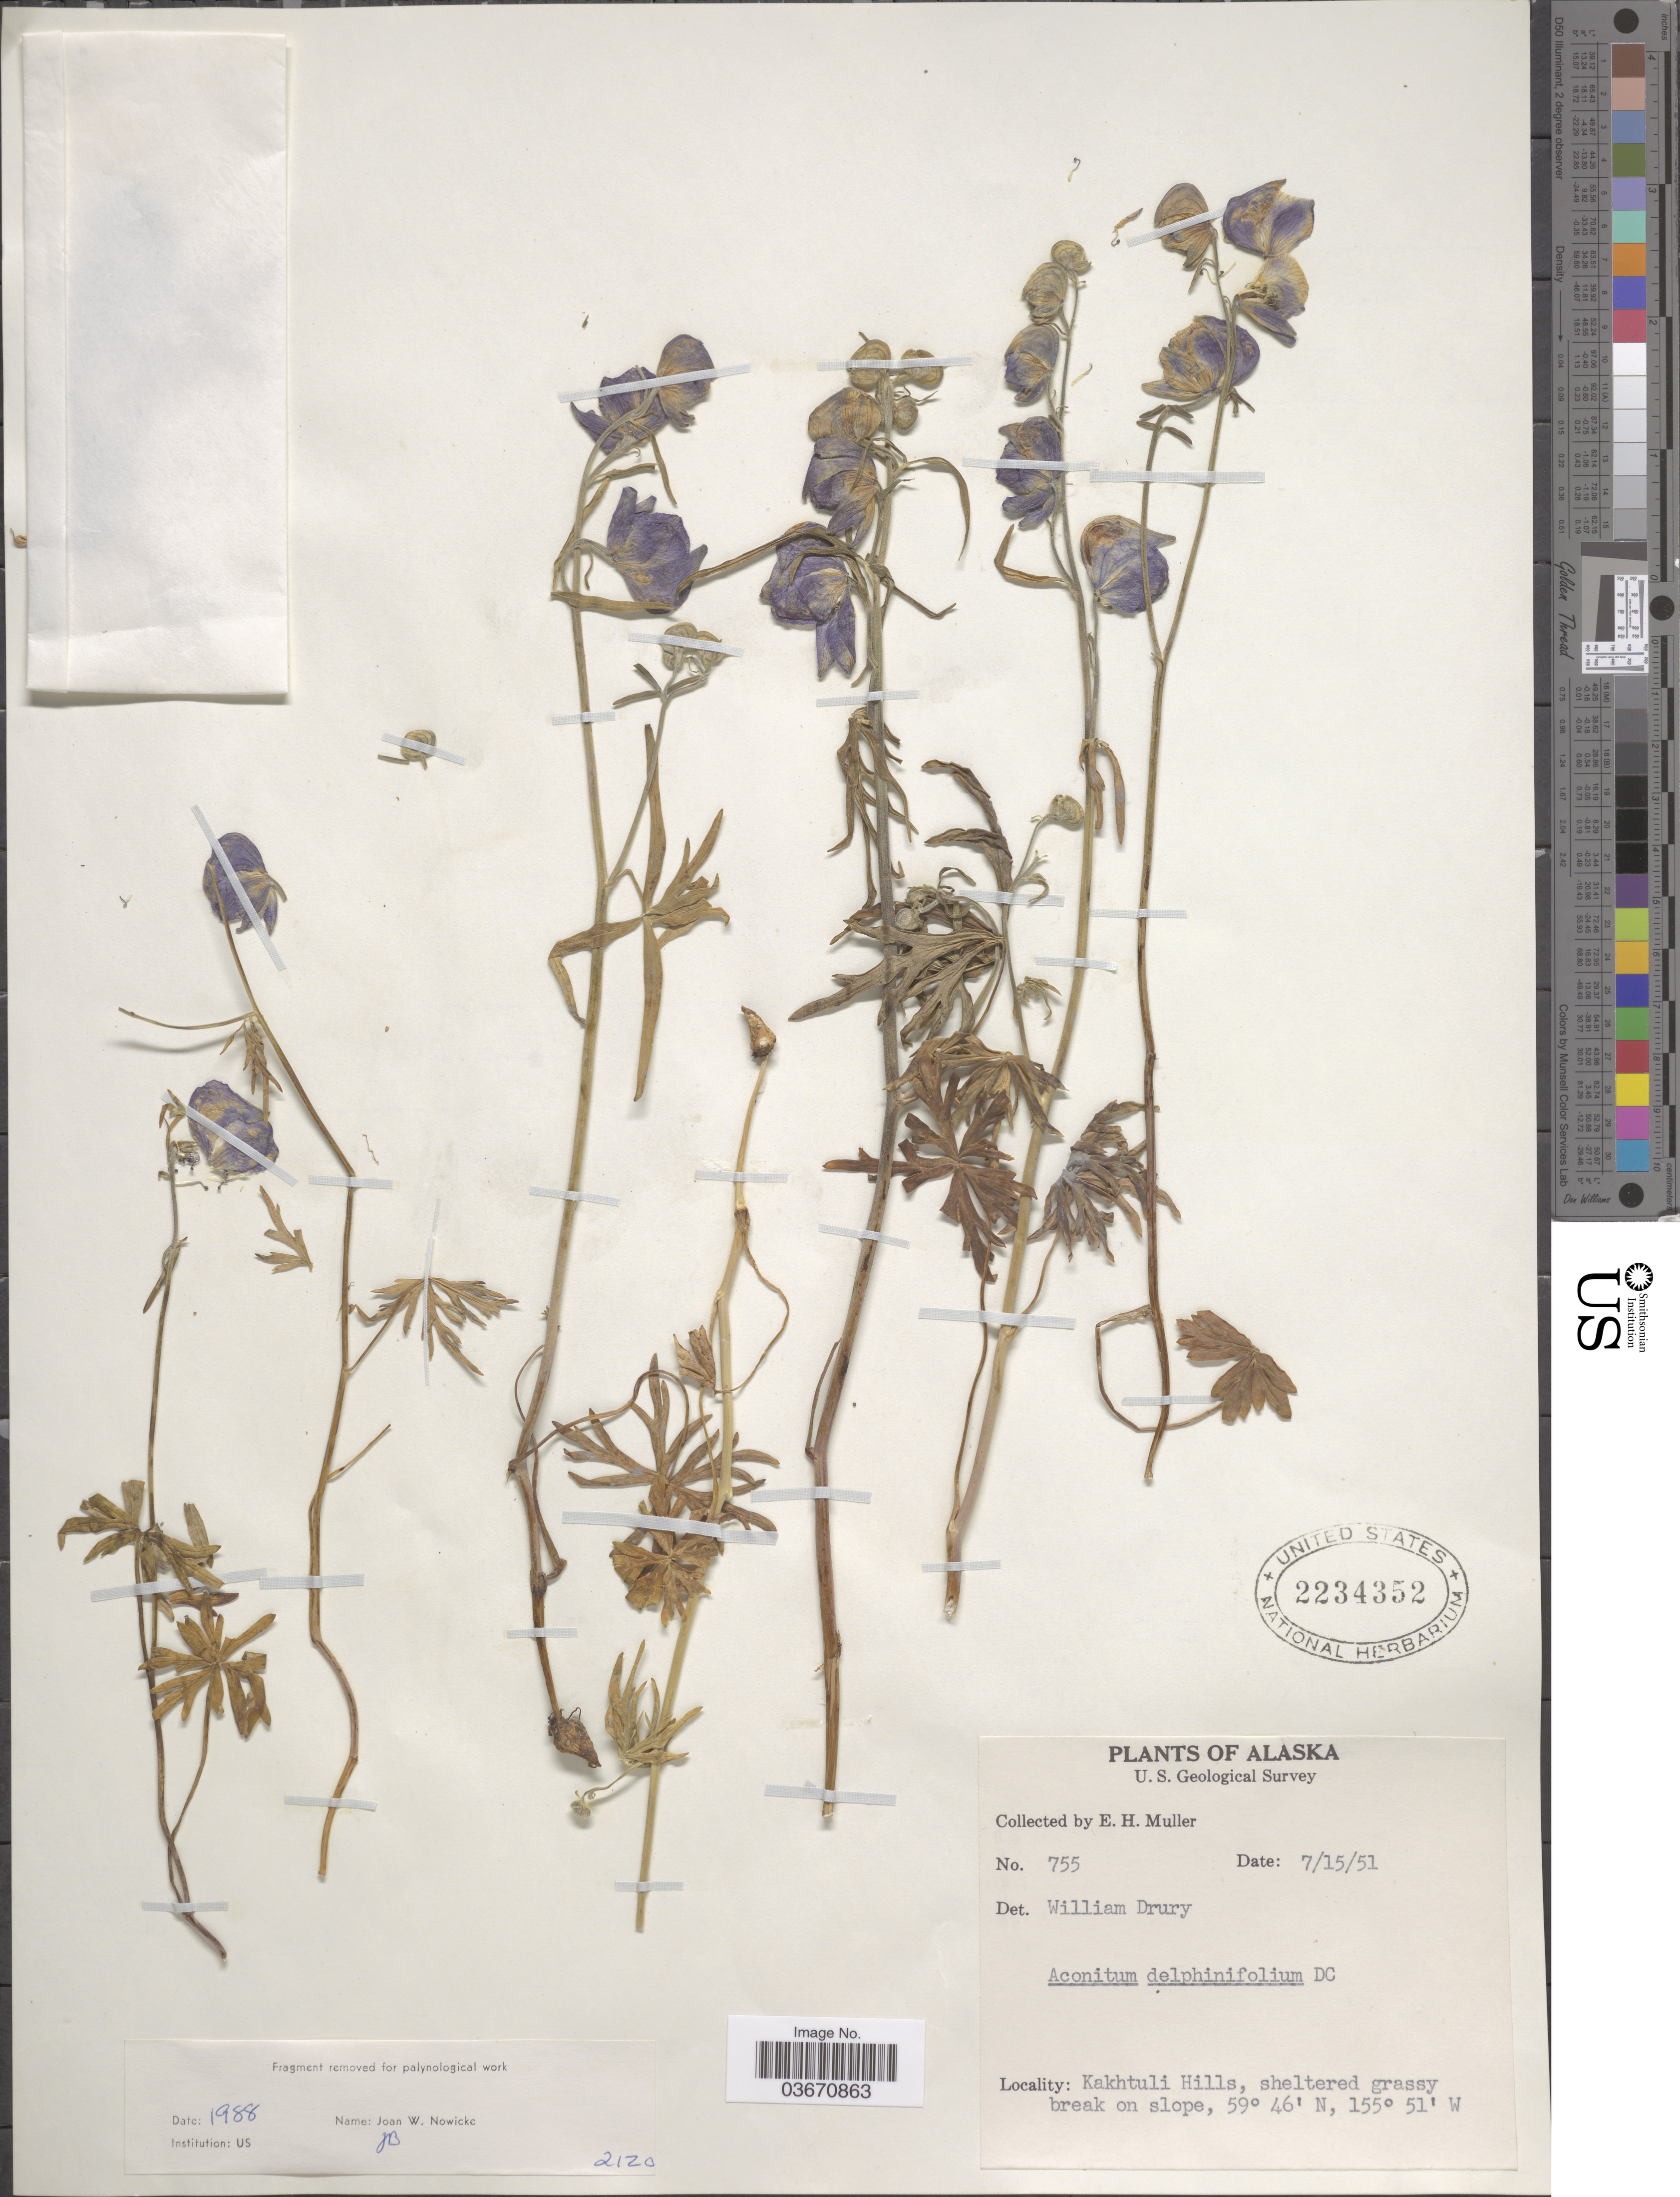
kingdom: Plantae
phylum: Tracheophyta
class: Magnoliopsida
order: Ranunculales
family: Ranunculaceae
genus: Aconitum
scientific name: Aconitum delphinifolium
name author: DC.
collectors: E. H. Muller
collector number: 755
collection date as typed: Transcribed d/m/y: 15/7/51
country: United States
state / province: Alaska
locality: Kakhtuli Hills.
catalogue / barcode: US 2234352